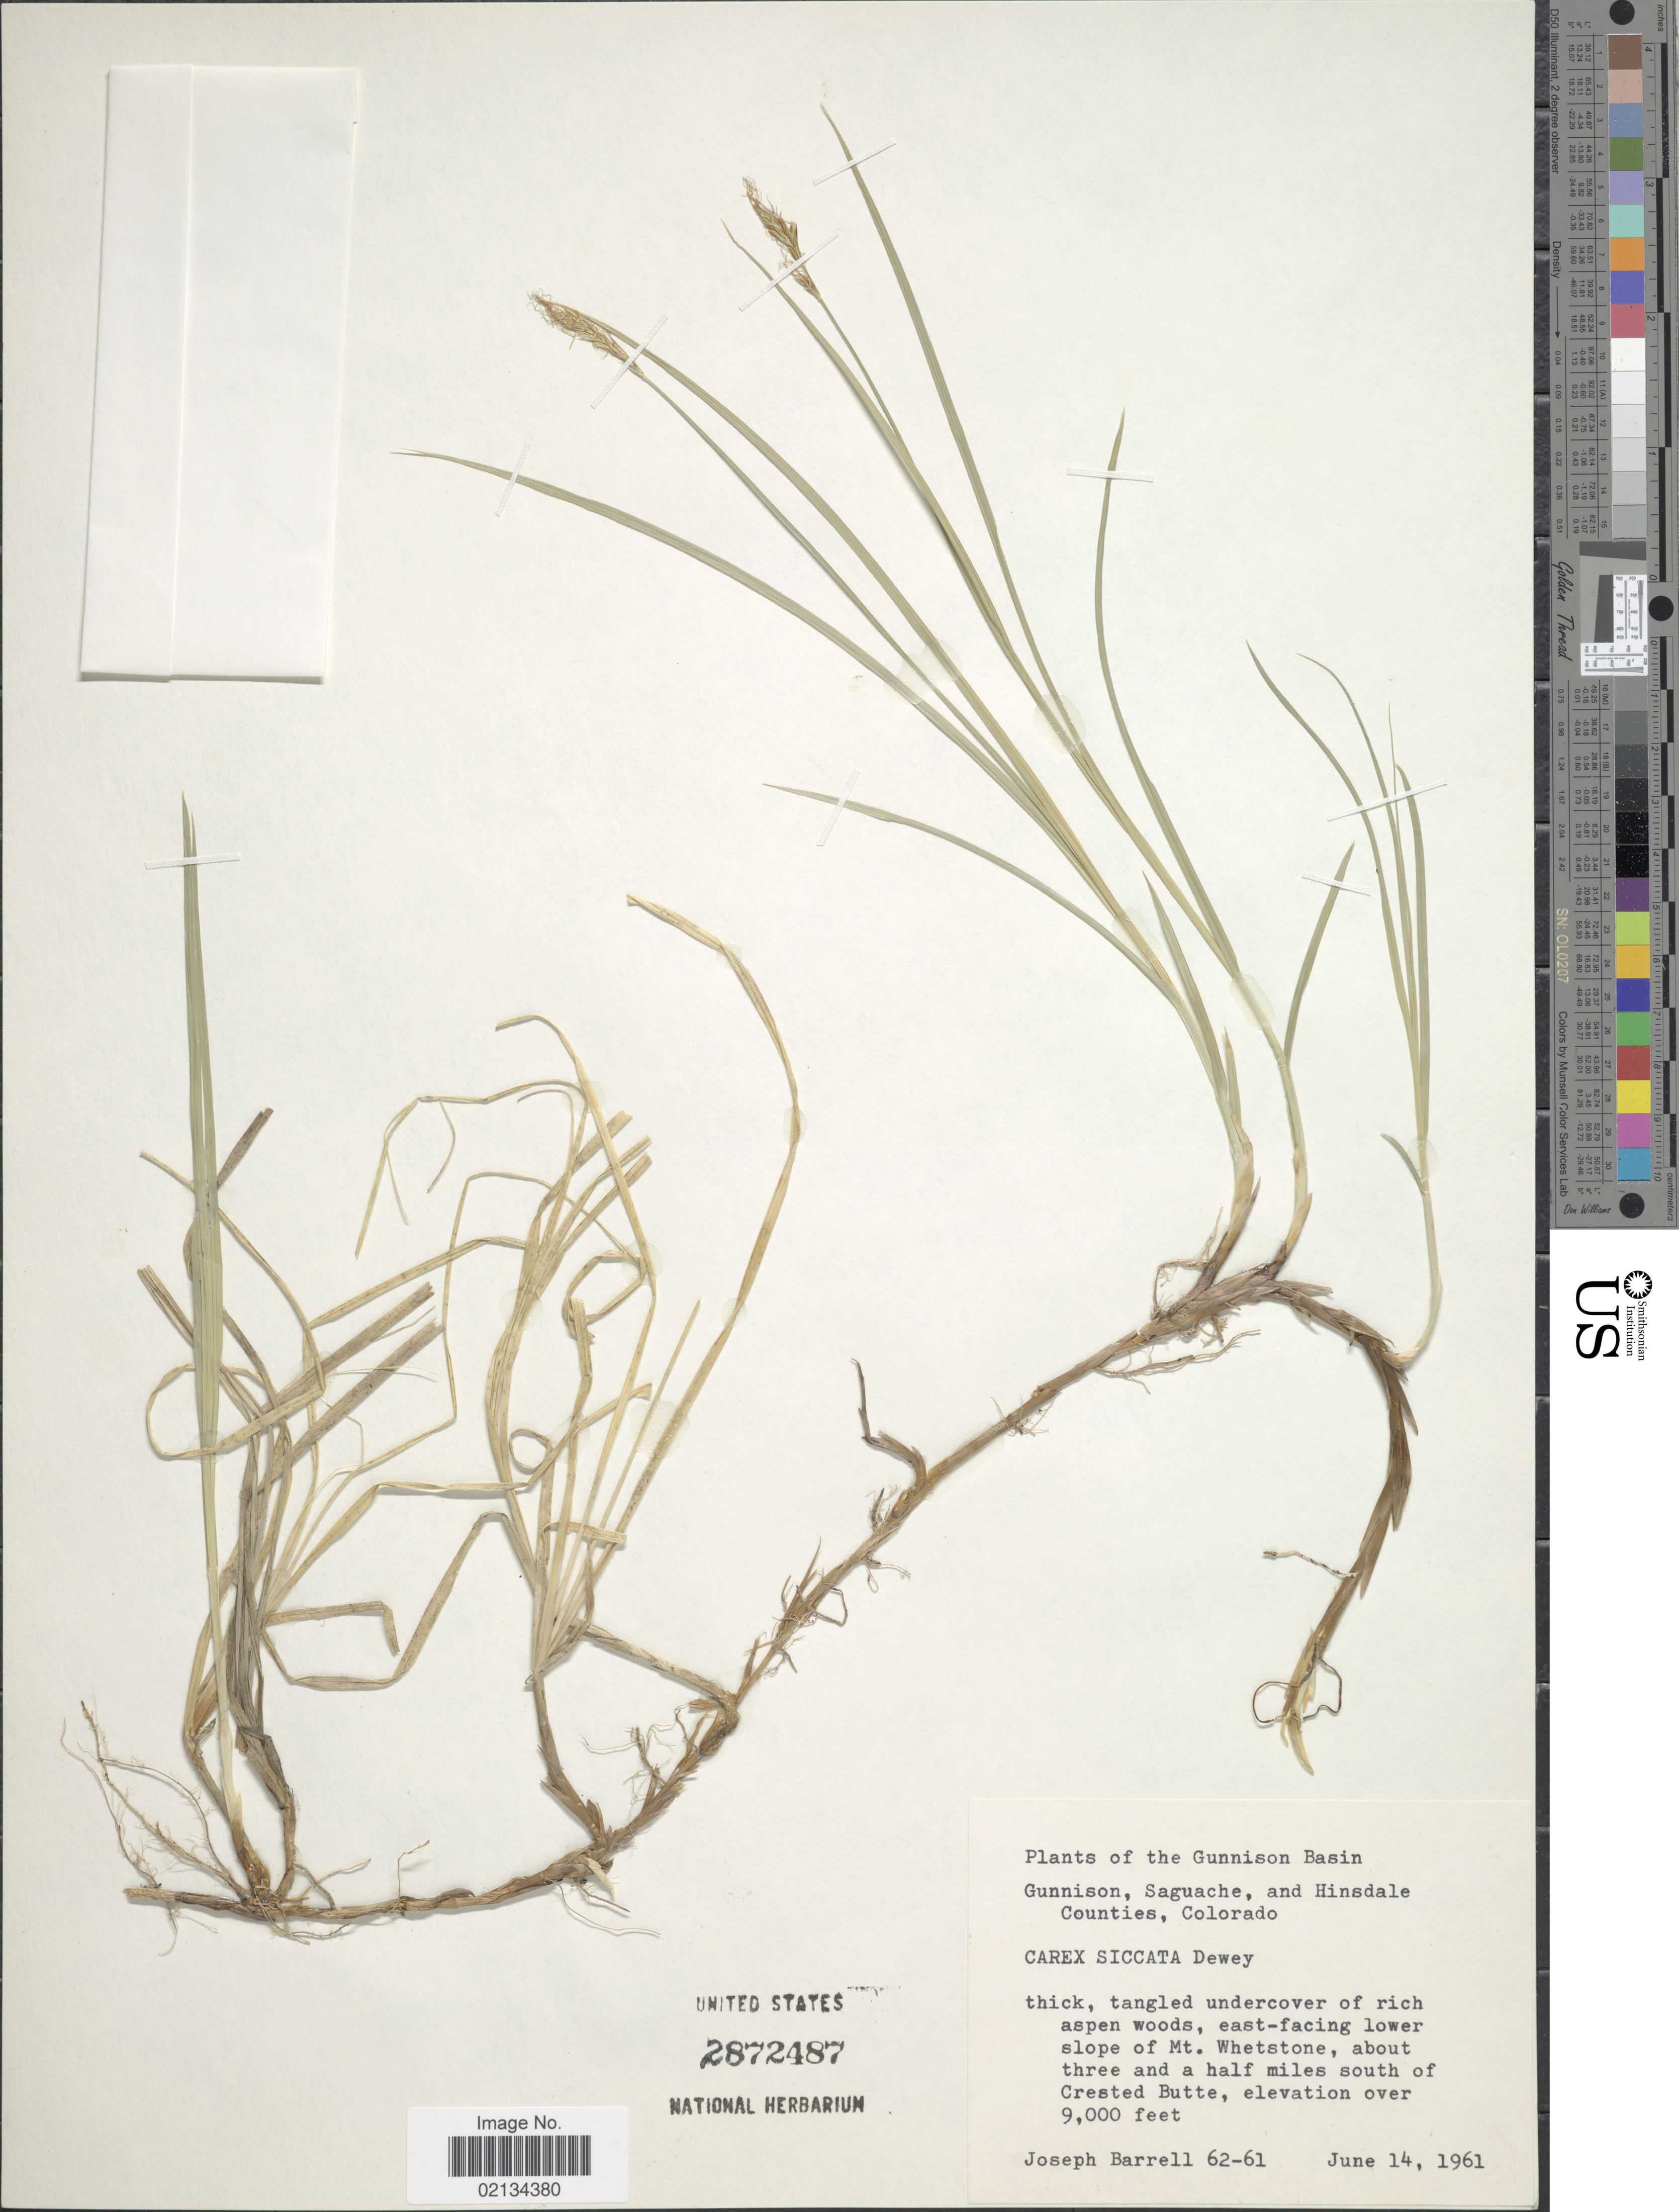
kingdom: Plantae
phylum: Tracheophyta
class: Liliopsida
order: Poales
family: Cyperaceae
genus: Carex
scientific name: Carex siccata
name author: Dewey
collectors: J. Barrell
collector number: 62-61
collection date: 1961-06-14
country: United States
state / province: Colorado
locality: The Gunnison Basin, Gunnison, Saguache, and Hinsdale Counties, east-facing lower slope of Mt. Whetstone, about three and a half miles south of Crested Butte.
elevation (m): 2743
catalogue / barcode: US 2872487